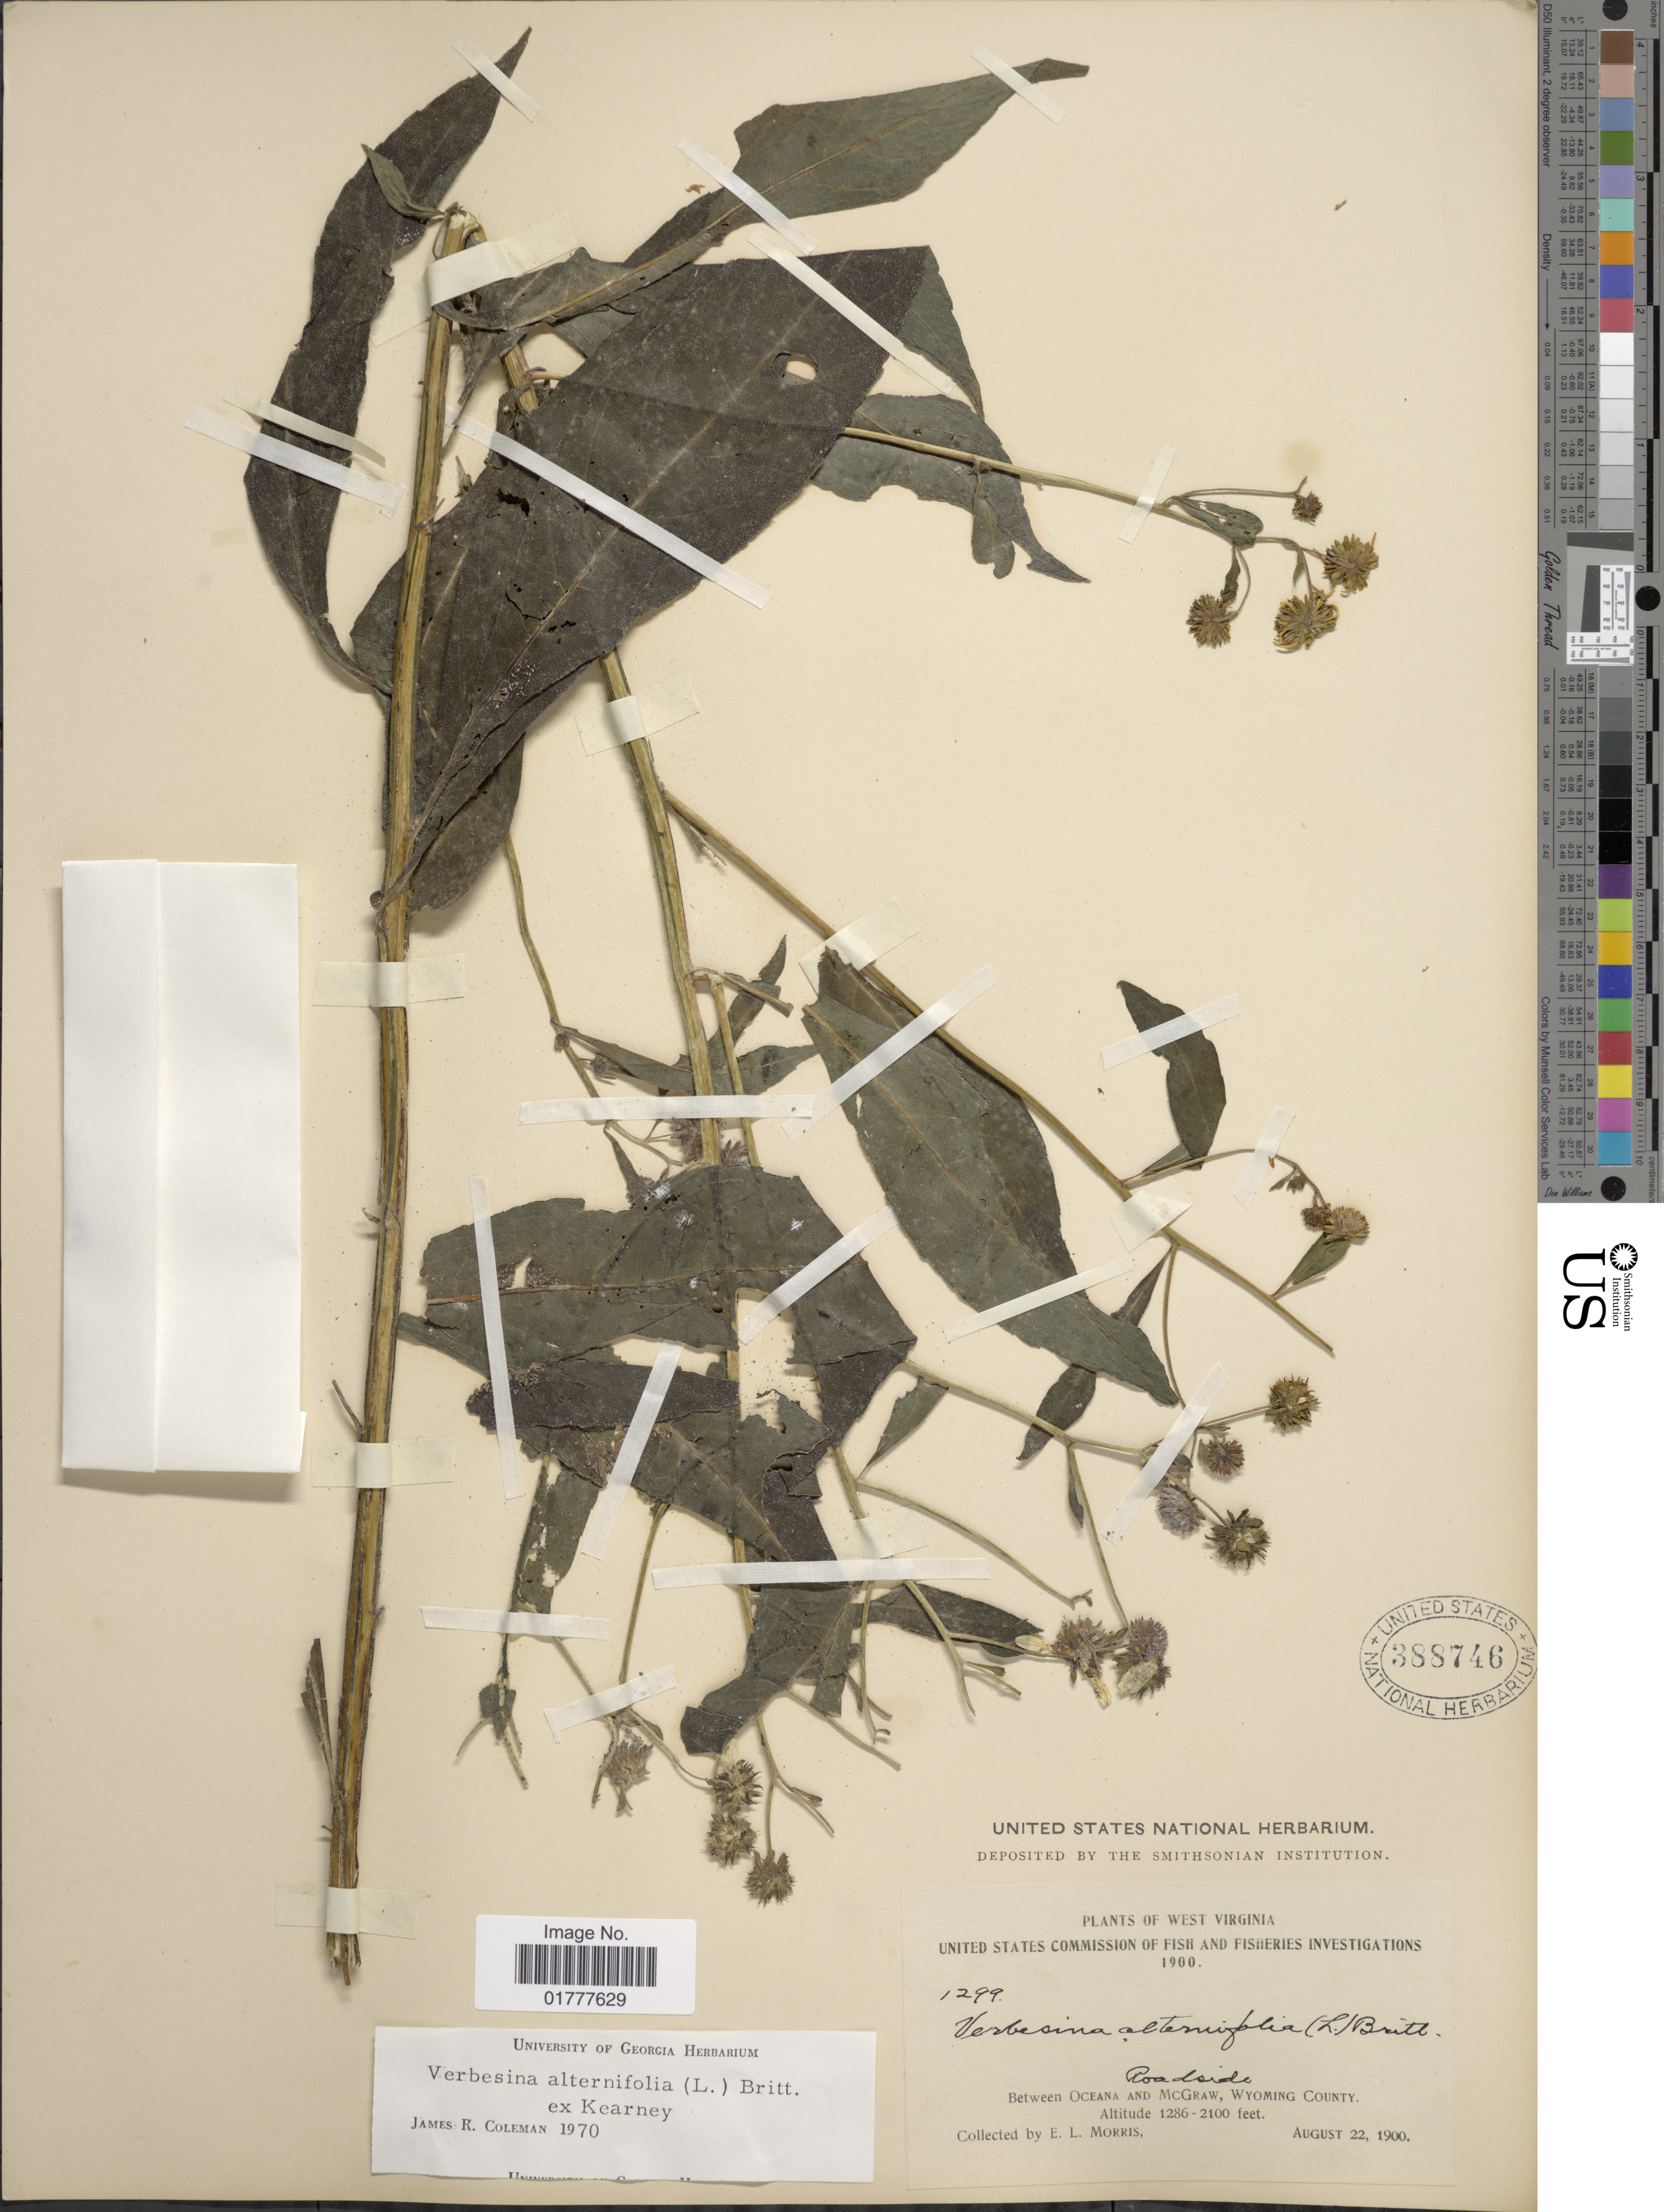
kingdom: Plantae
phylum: Tracheophyta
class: Magnoliopsida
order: Asterales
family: Asteraceae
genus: Actinomeris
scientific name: Actinomeris alternifolia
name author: (L.) DC.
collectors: E. Morris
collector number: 1299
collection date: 1900-08-22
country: United States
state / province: West Virginia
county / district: Wyoming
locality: Roadsides, Between Oceana and McGraw, Wyoming County.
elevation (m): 392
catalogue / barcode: US 388746